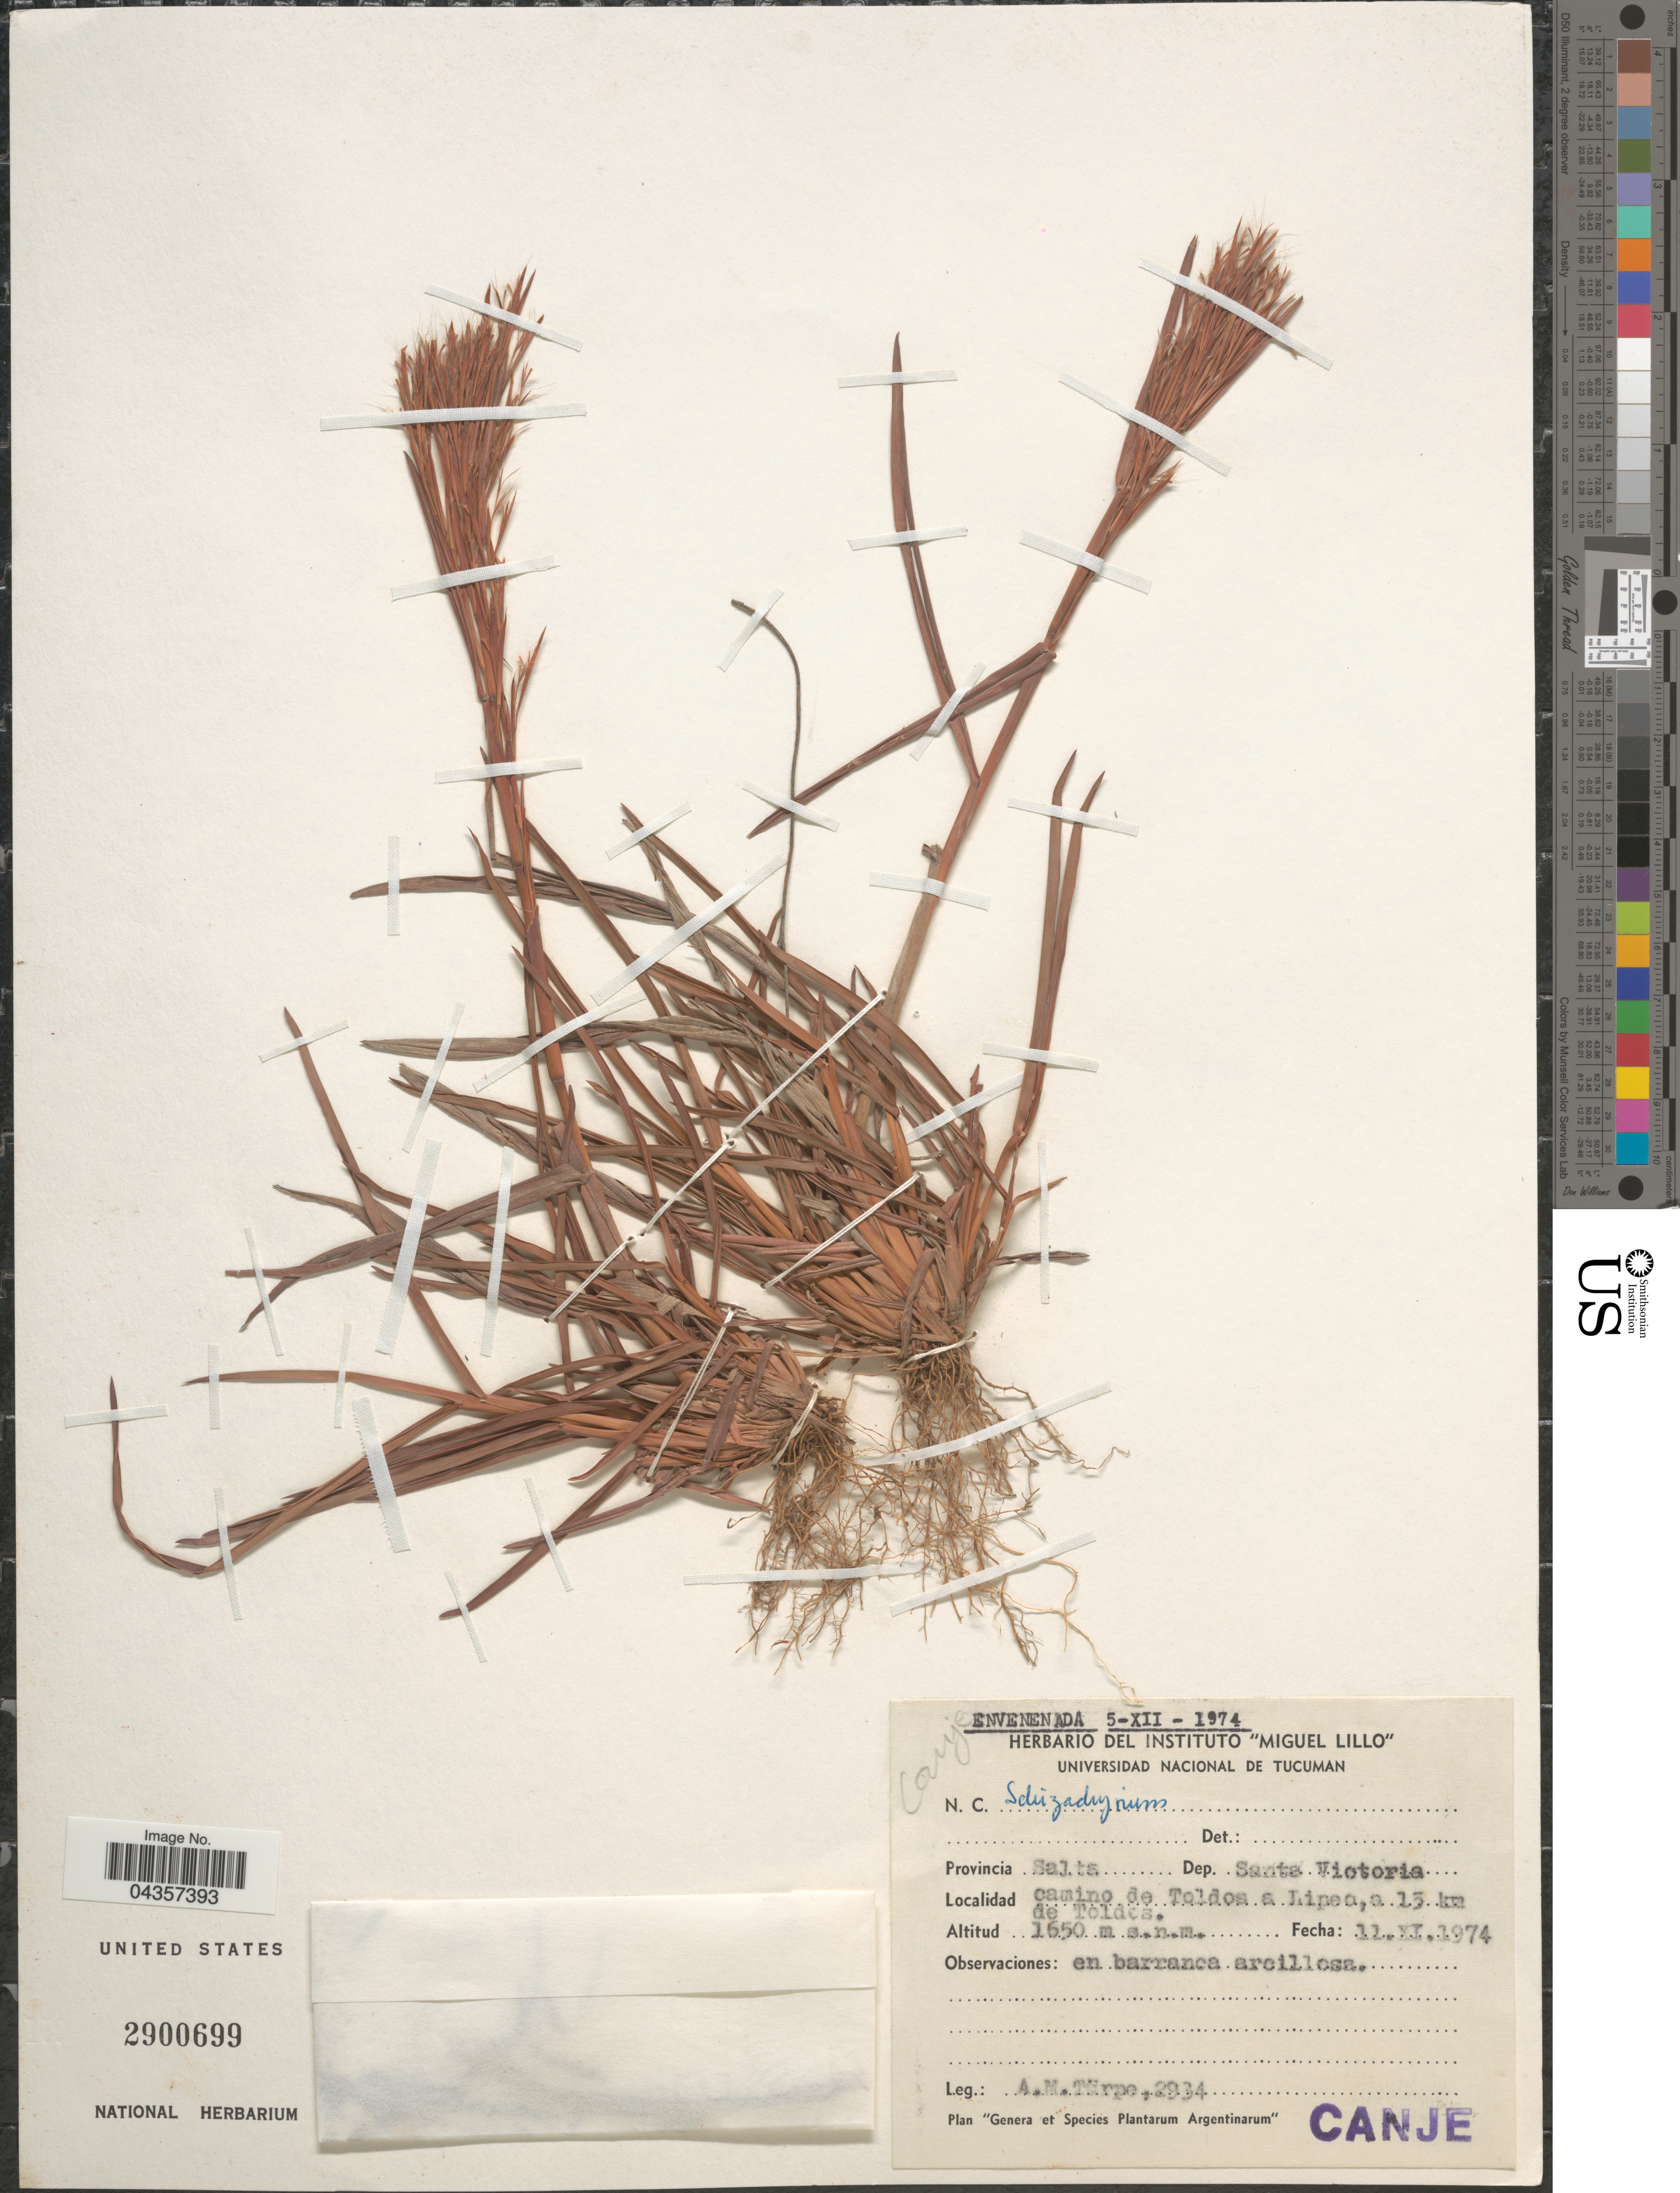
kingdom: Plantae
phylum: Tracheophyta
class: Liliopsida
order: Poales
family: Poaceae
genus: Schizachyrium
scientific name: Schizachyrium sp.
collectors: A. Türpe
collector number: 2934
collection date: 1974-11-11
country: Argentina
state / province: Salta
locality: Dep. Santa Victoria. Camino de Toldos a Lipea,a 15 km de Toldos.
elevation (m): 1650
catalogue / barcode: US 2900699